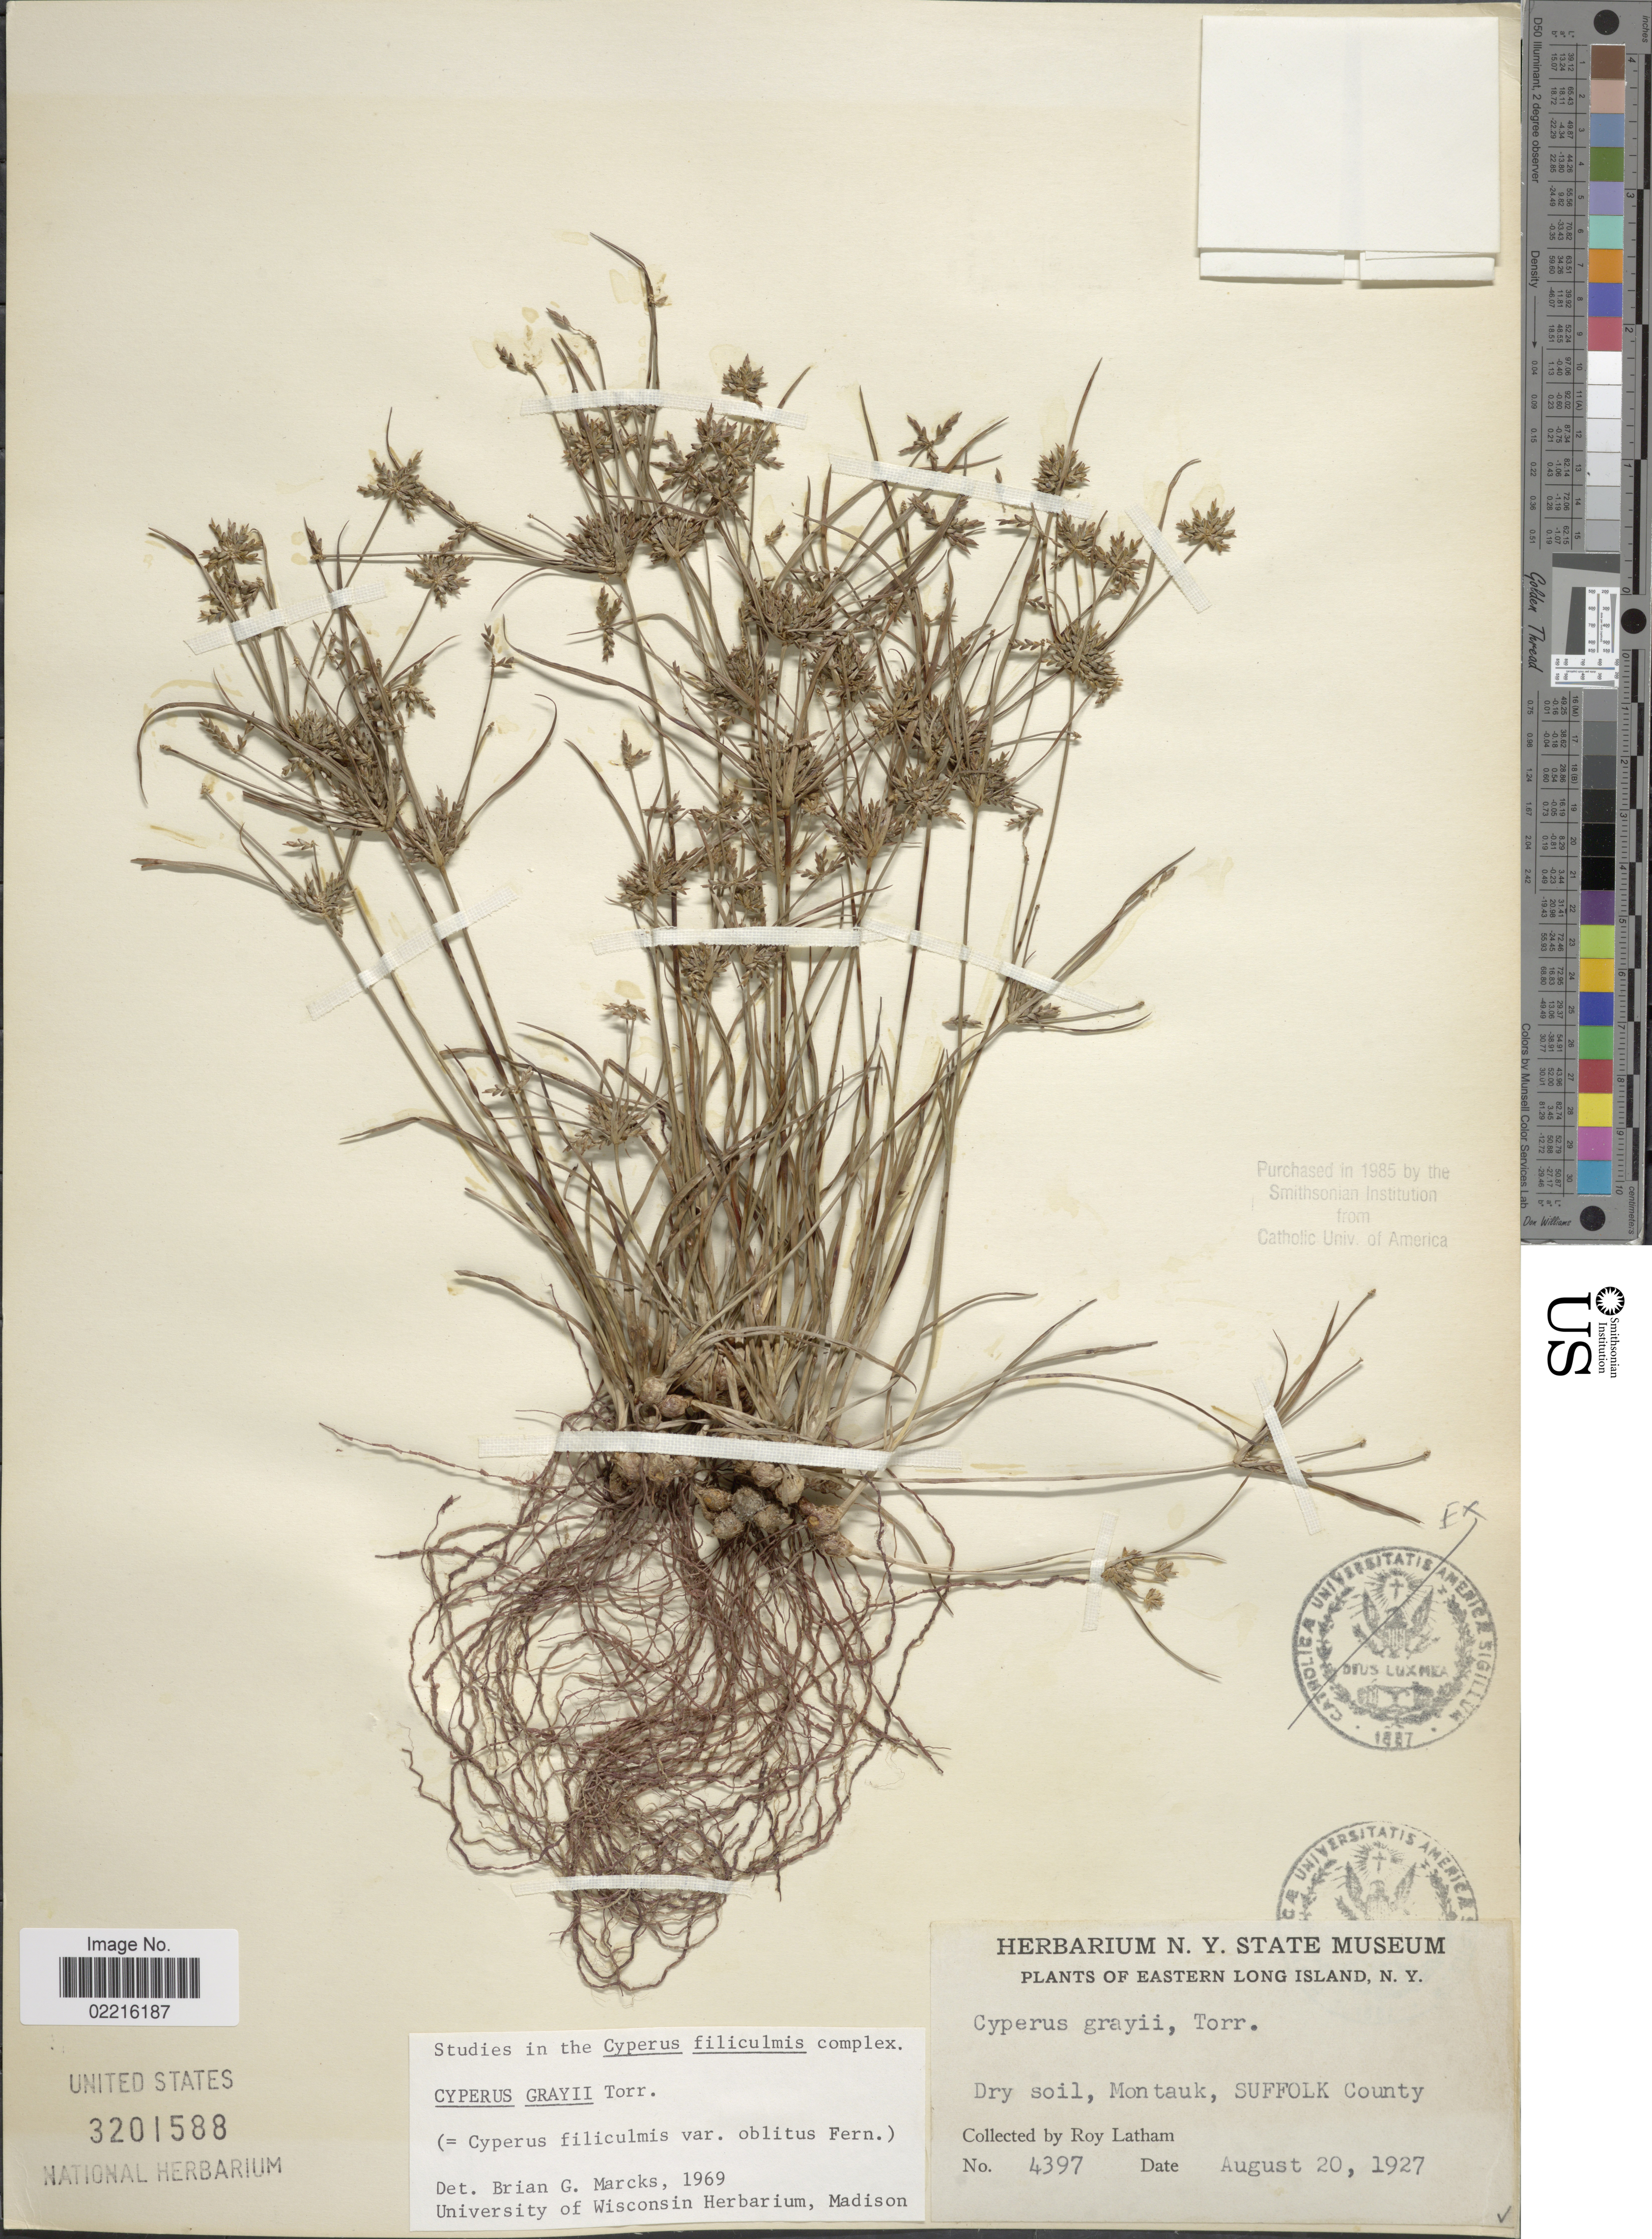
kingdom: Plantae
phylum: Tracheophyta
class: Liliopsida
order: Poales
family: Cyperaceae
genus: Cyperus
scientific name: Cyperus grayi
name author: Torr.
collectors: R. Latham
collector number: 4397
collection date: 1927-08-20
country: United States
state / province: New York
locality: Eastern Long Island, Dry soil, Montauk, Suffolk County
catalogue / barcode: US 3201588